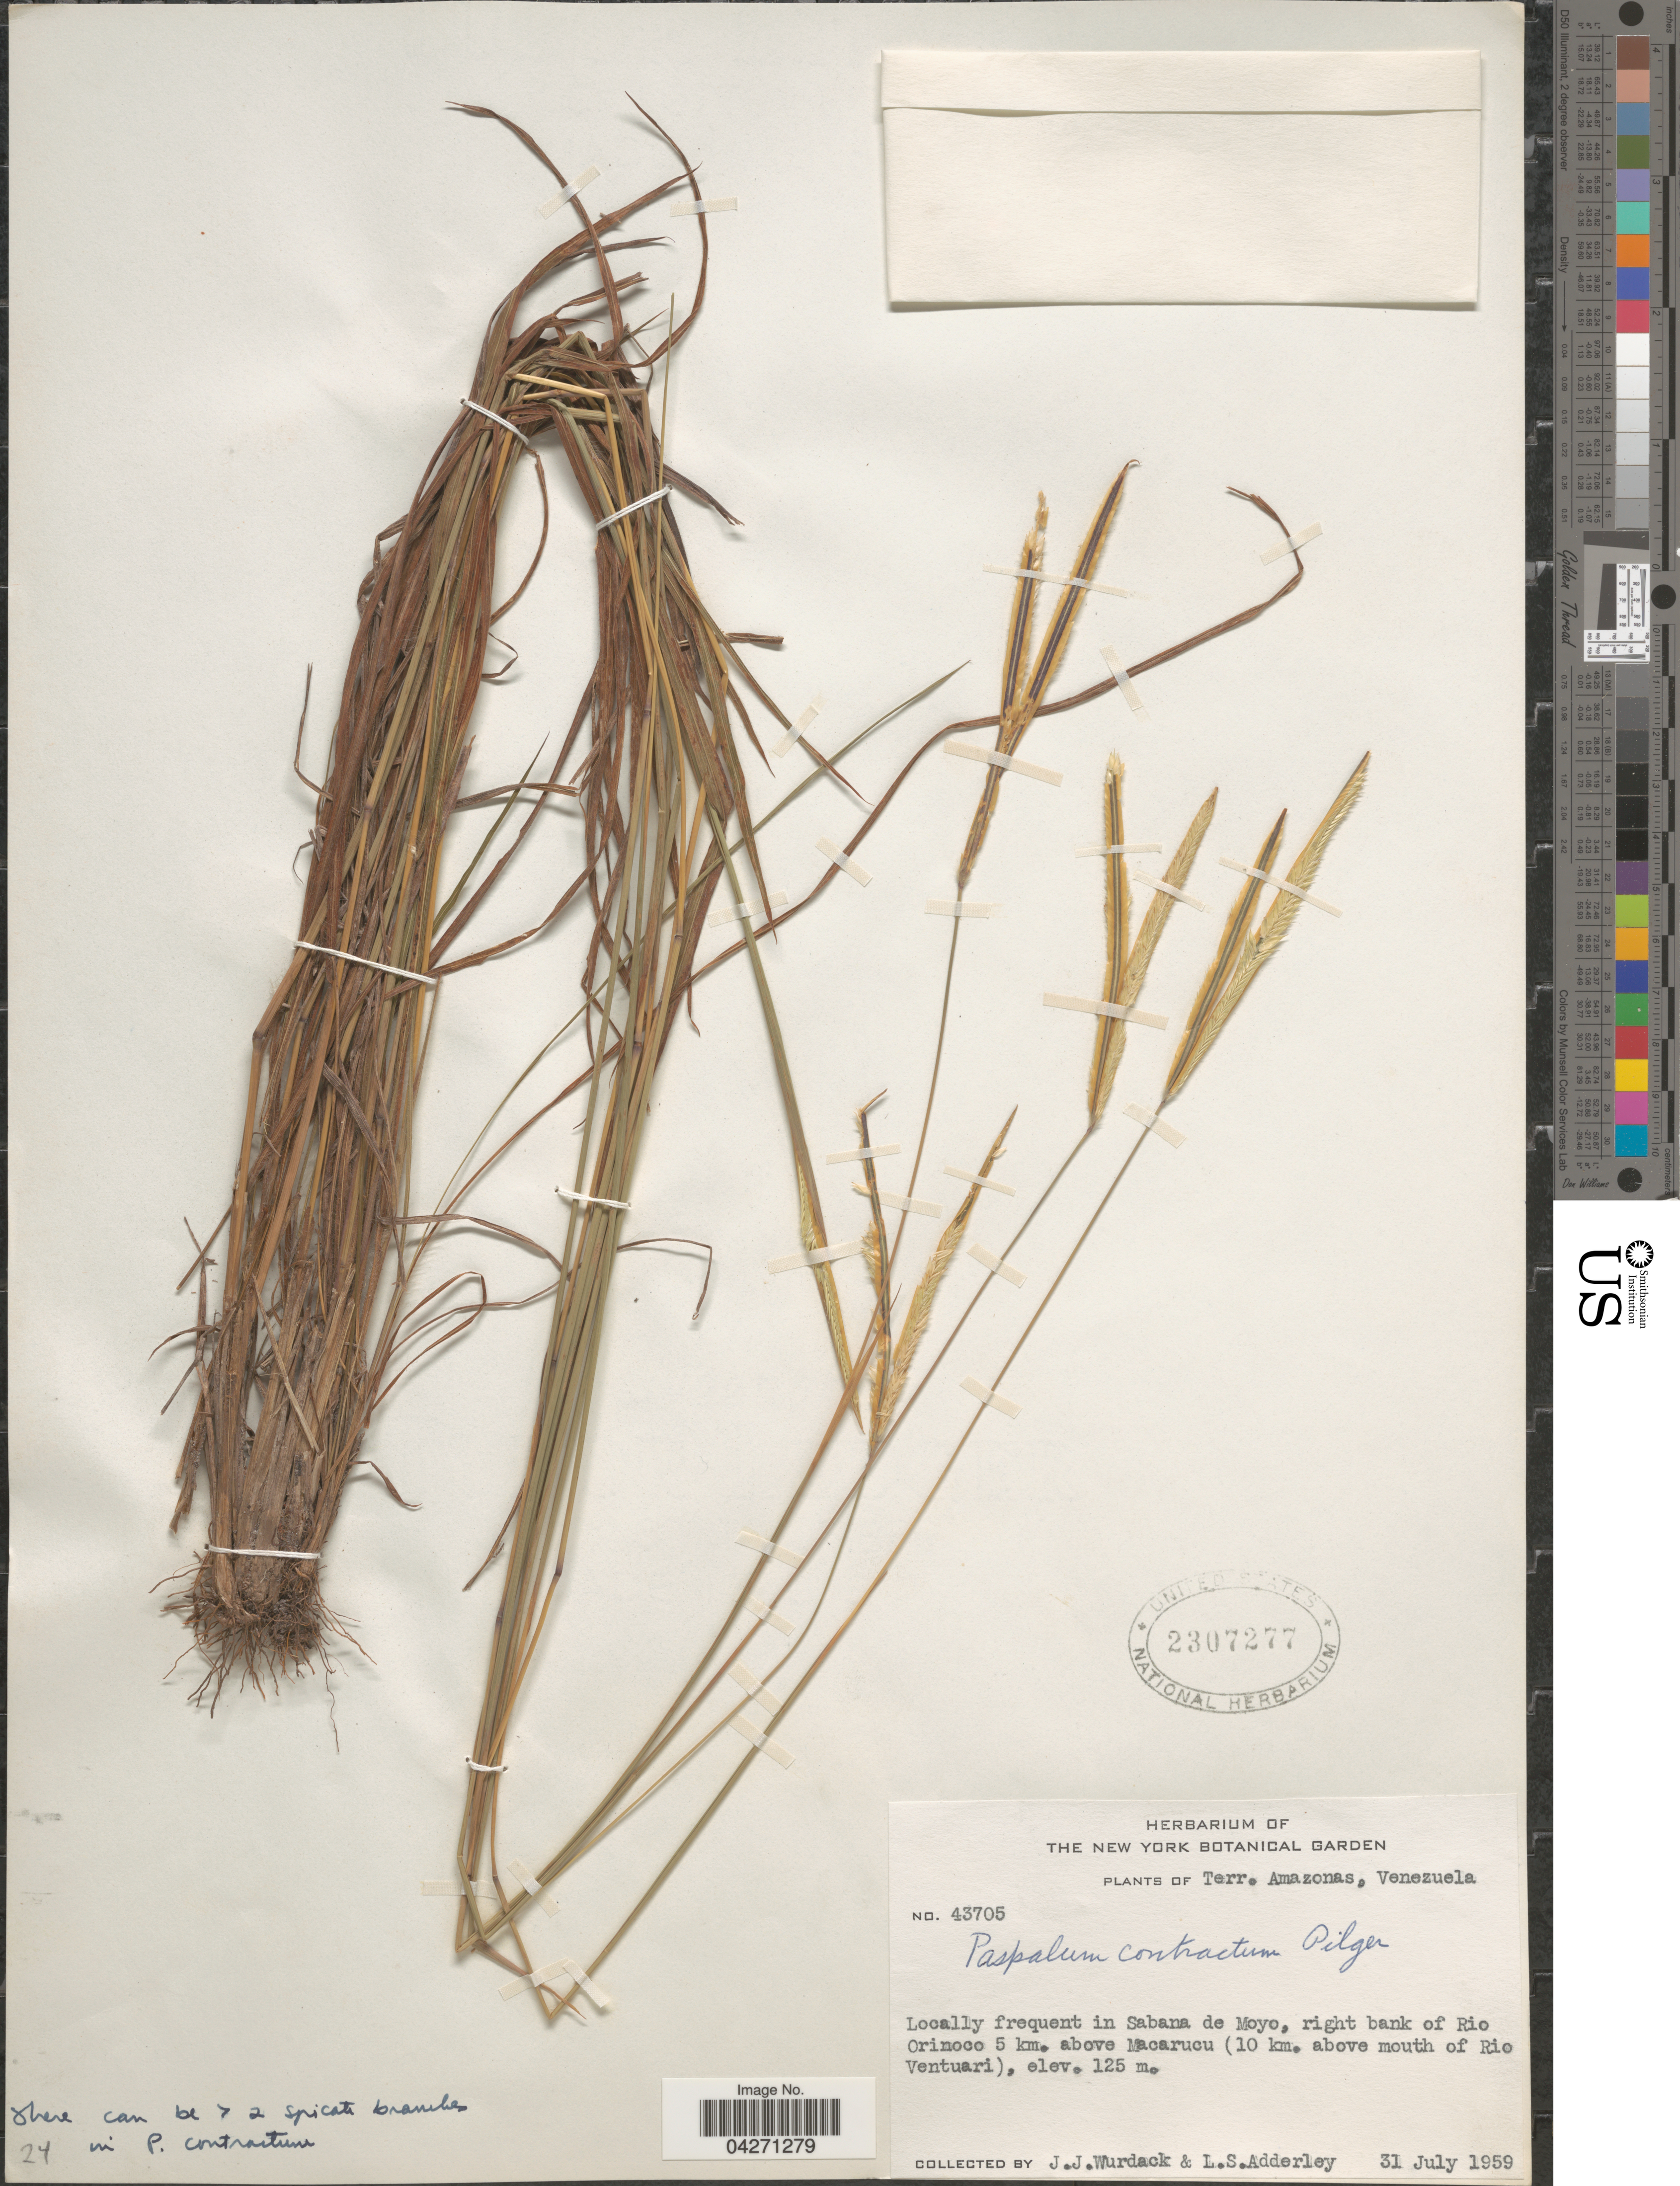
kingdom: Plantae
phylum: Tracheophyta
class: Liliopsida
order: Poales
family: Poaceae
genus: Paspalum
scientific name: Paspalum lanciflorum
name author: Trin.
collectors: J. J. Wurdack & L. S. Adderley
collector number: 43705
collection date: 1959-07-31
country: Venezuela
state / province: Amazonas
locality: In Sabana de Moyo, right bank of Rio Orinoco 5 km. above Macarucu (10 km. above mouth of Rio Ventuari).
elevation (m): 125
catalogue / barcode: US 2307277